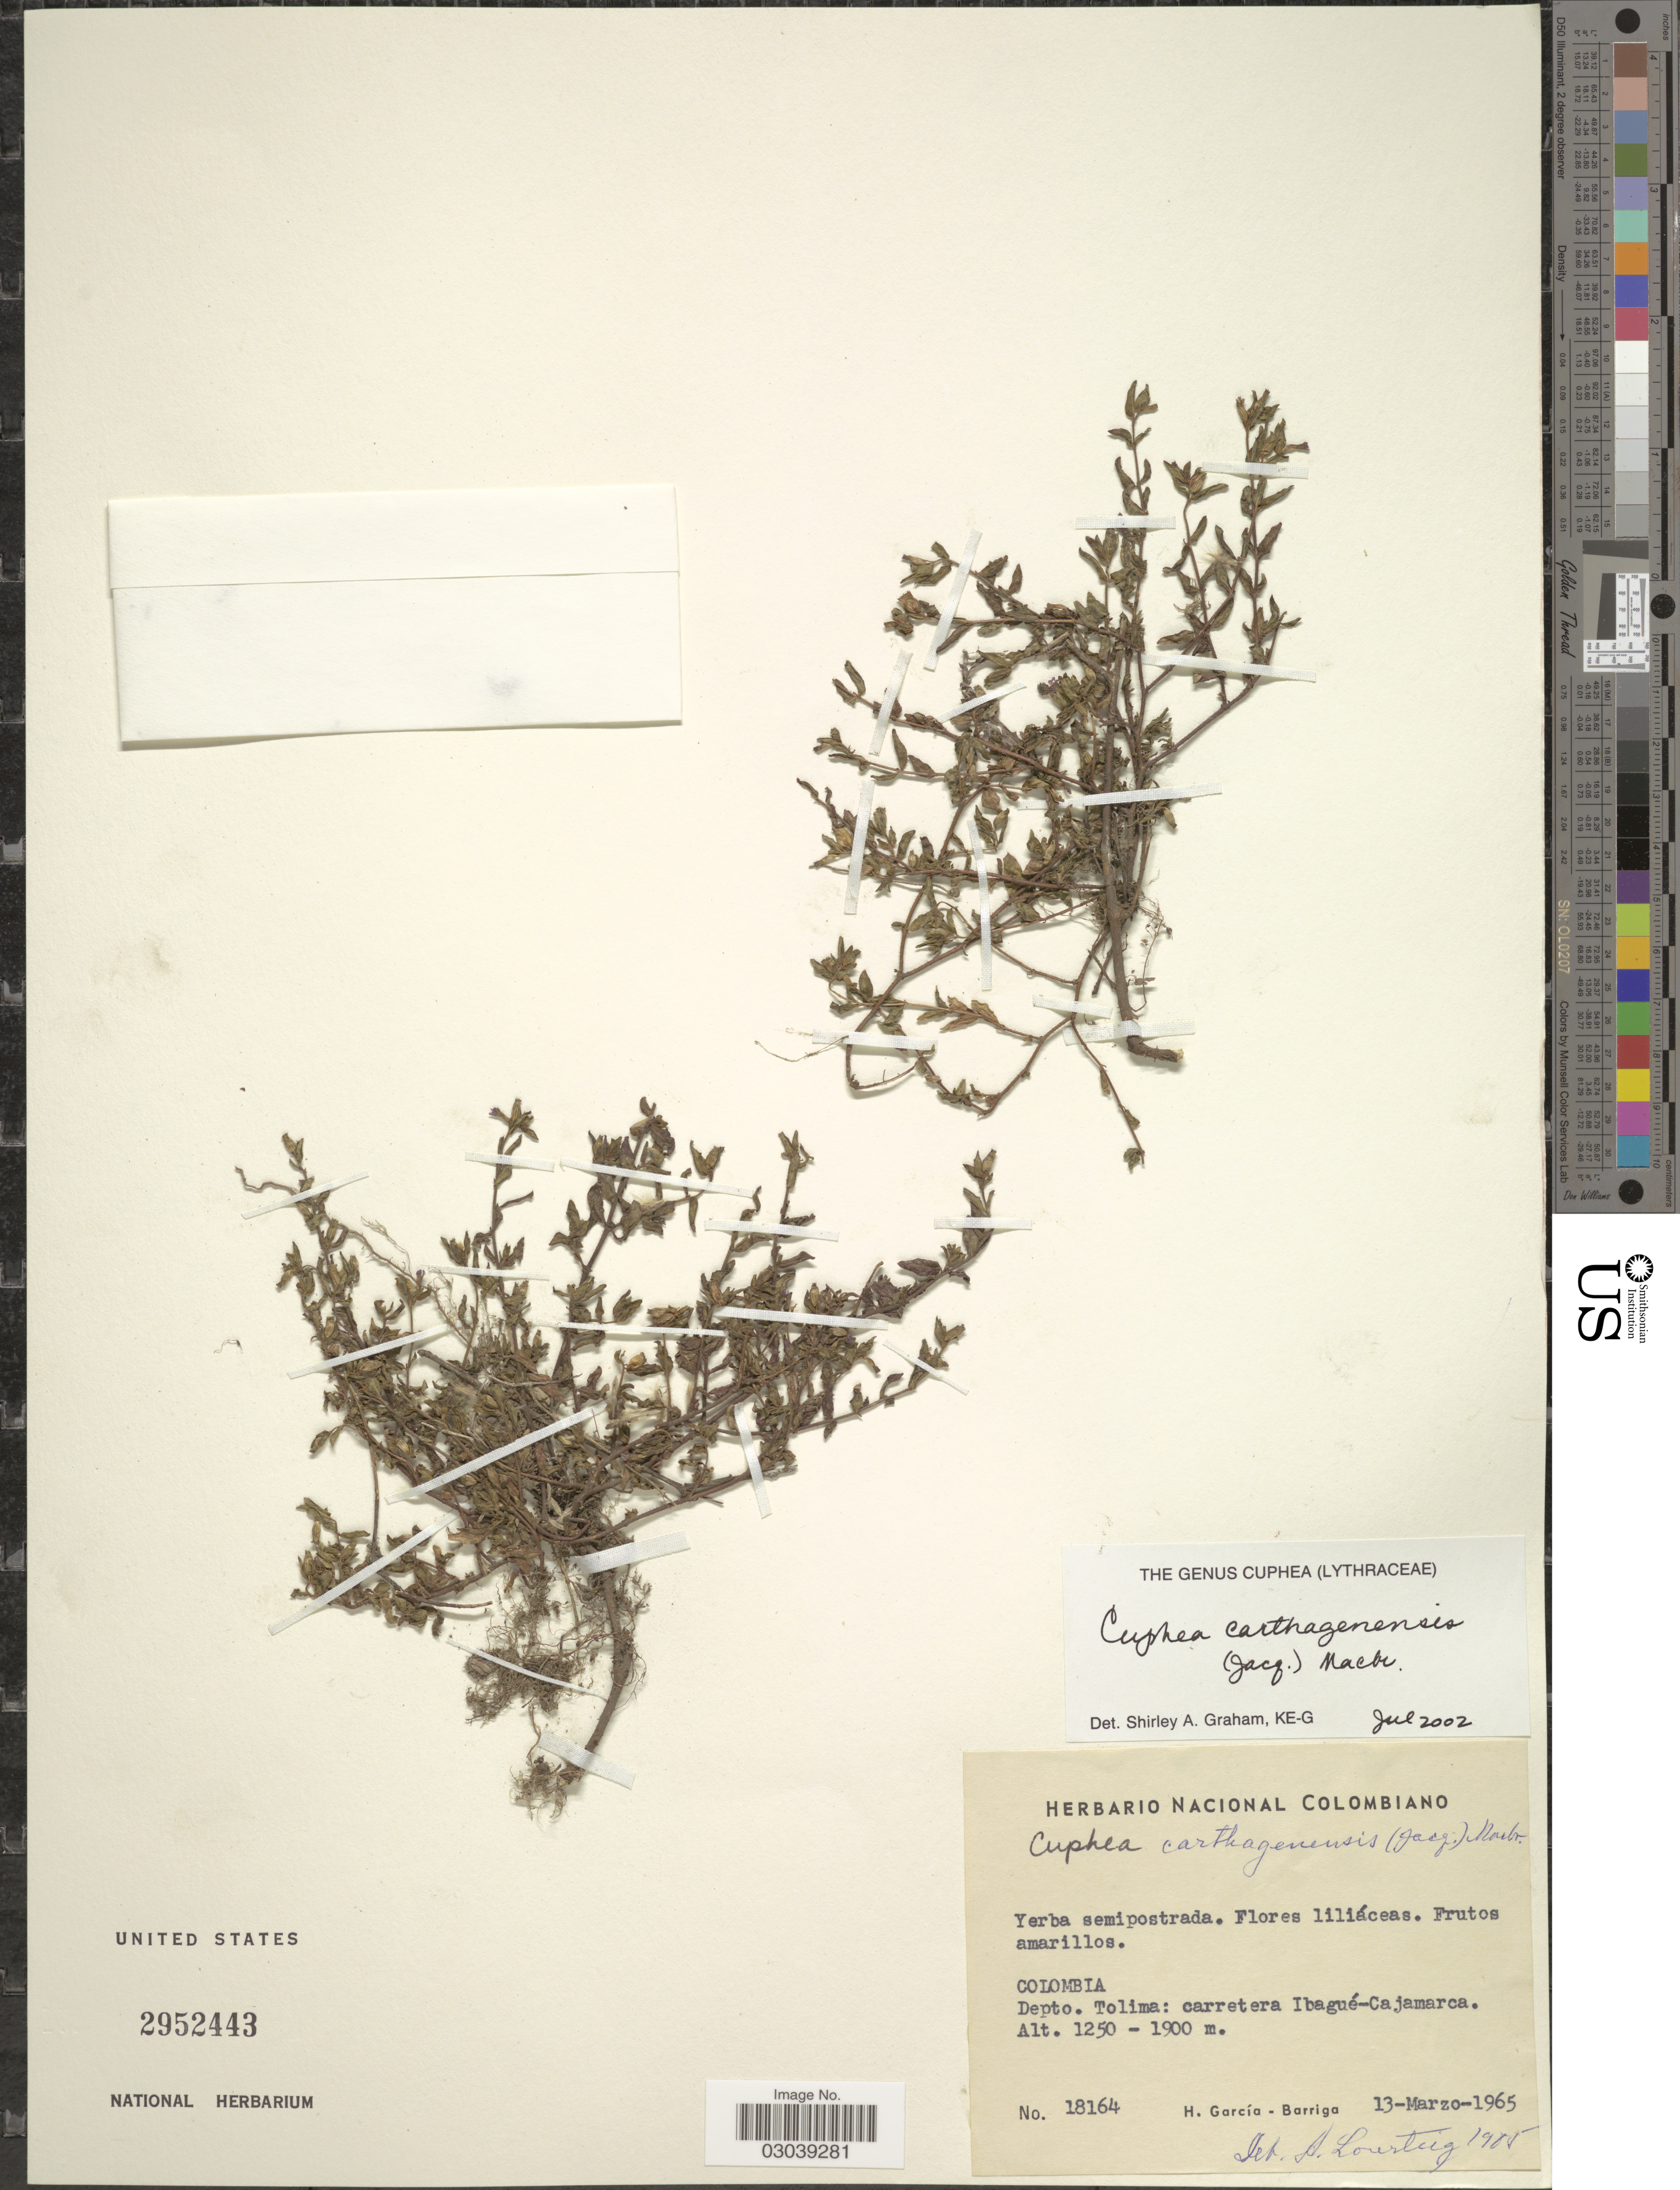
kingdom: Plantae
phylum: Tracheophyta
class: Magnoliopsida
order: Myrtales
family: Lythraceae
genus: Cuphea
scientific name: Cuphea carthagenensis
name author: (Jacq.) J.F. Macbr.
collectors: H. García Barriga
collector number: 18164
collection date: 1965-03-13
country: Colombia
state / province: Tolima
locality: Depto. Tolima: carretera Ibagué-Cajamarca.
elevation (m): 1250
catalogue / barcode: US 2952443